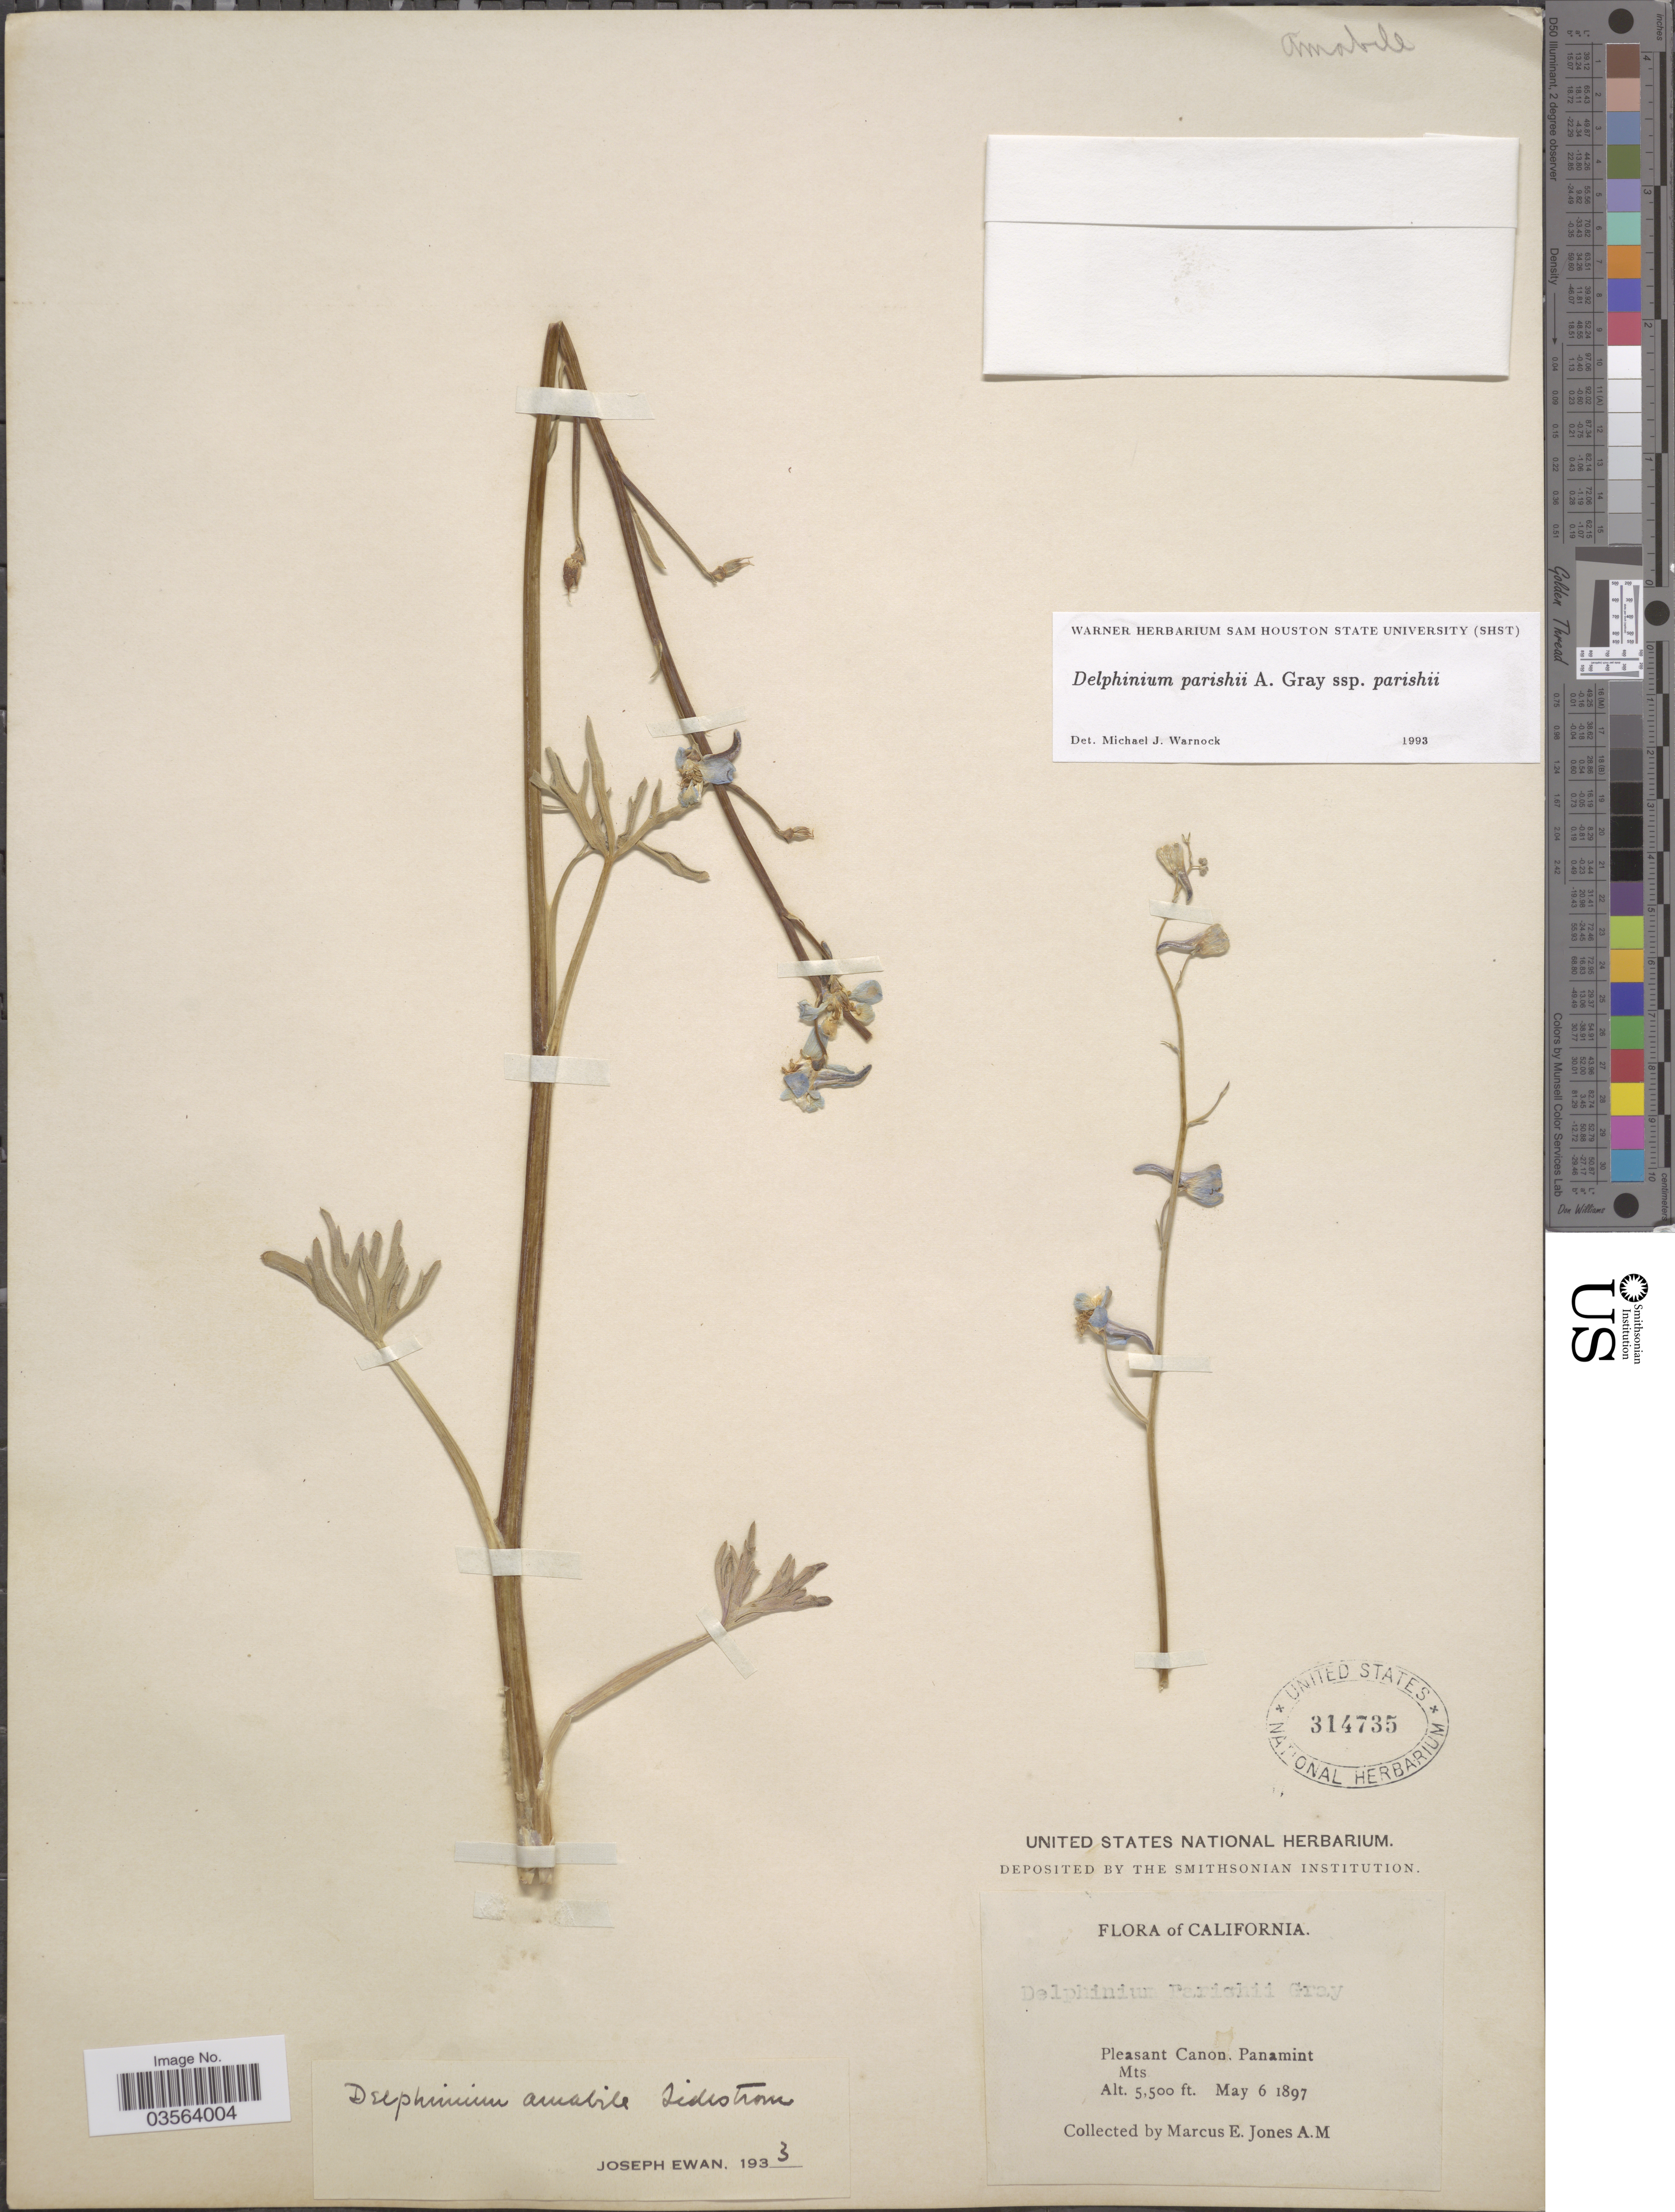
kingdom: Plantae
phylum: Tracheophyta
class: Magnoliopsida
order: Ranunculales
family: Ranunculaceae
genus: Delphinium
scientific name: Delphinium parishii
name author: A. Gray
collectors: M. E. Jones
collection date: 1897-05-06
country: United States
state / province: California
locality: Pleasant Canon. Panamint Mts.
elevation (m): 1676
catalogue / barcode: US 314735